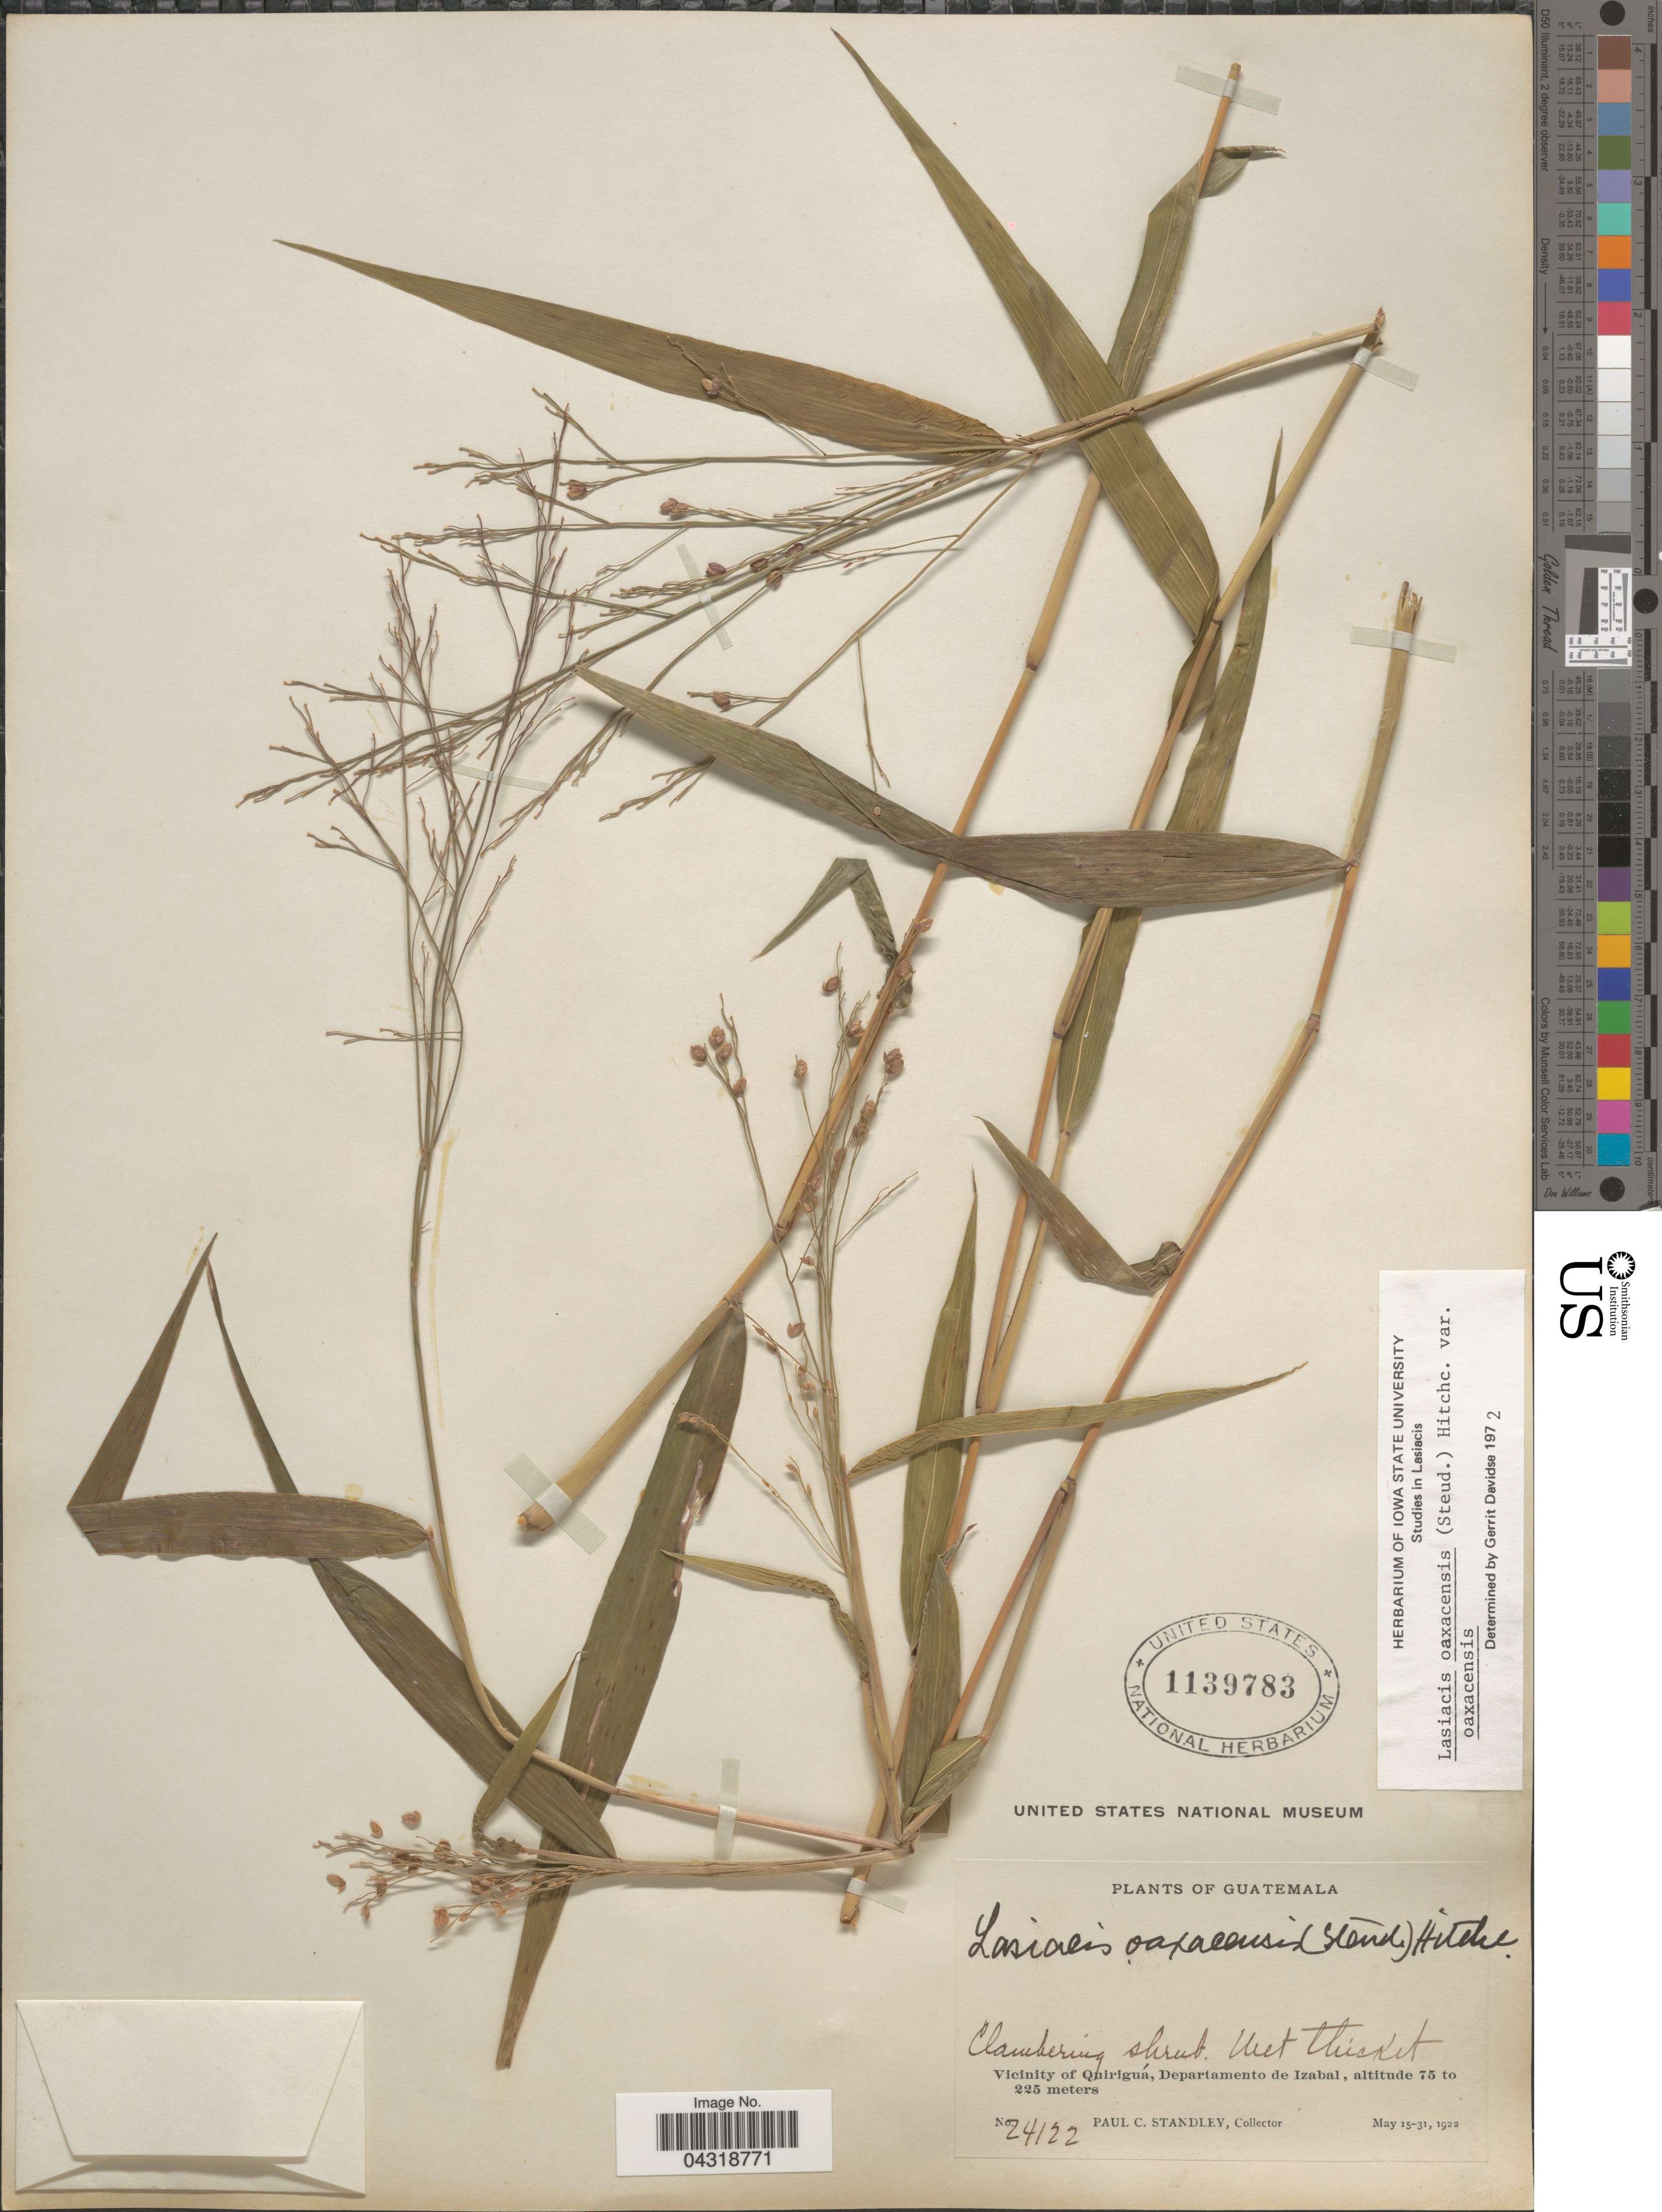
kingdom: Plantae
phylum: Tracheophyta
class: Liliopsida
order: Poales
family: Poaceae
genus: Lasiacis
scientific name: Lasiacis oaxacensis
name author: (Steud.) Hitchc.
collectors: P. C. Standley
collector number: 24122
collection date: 1922-05-15/1922-05-31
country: Guatemala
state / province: Izabal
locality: Vicinity of Quiriguá, Departamento de Izabal.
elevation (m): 75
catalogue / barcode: US 1139783